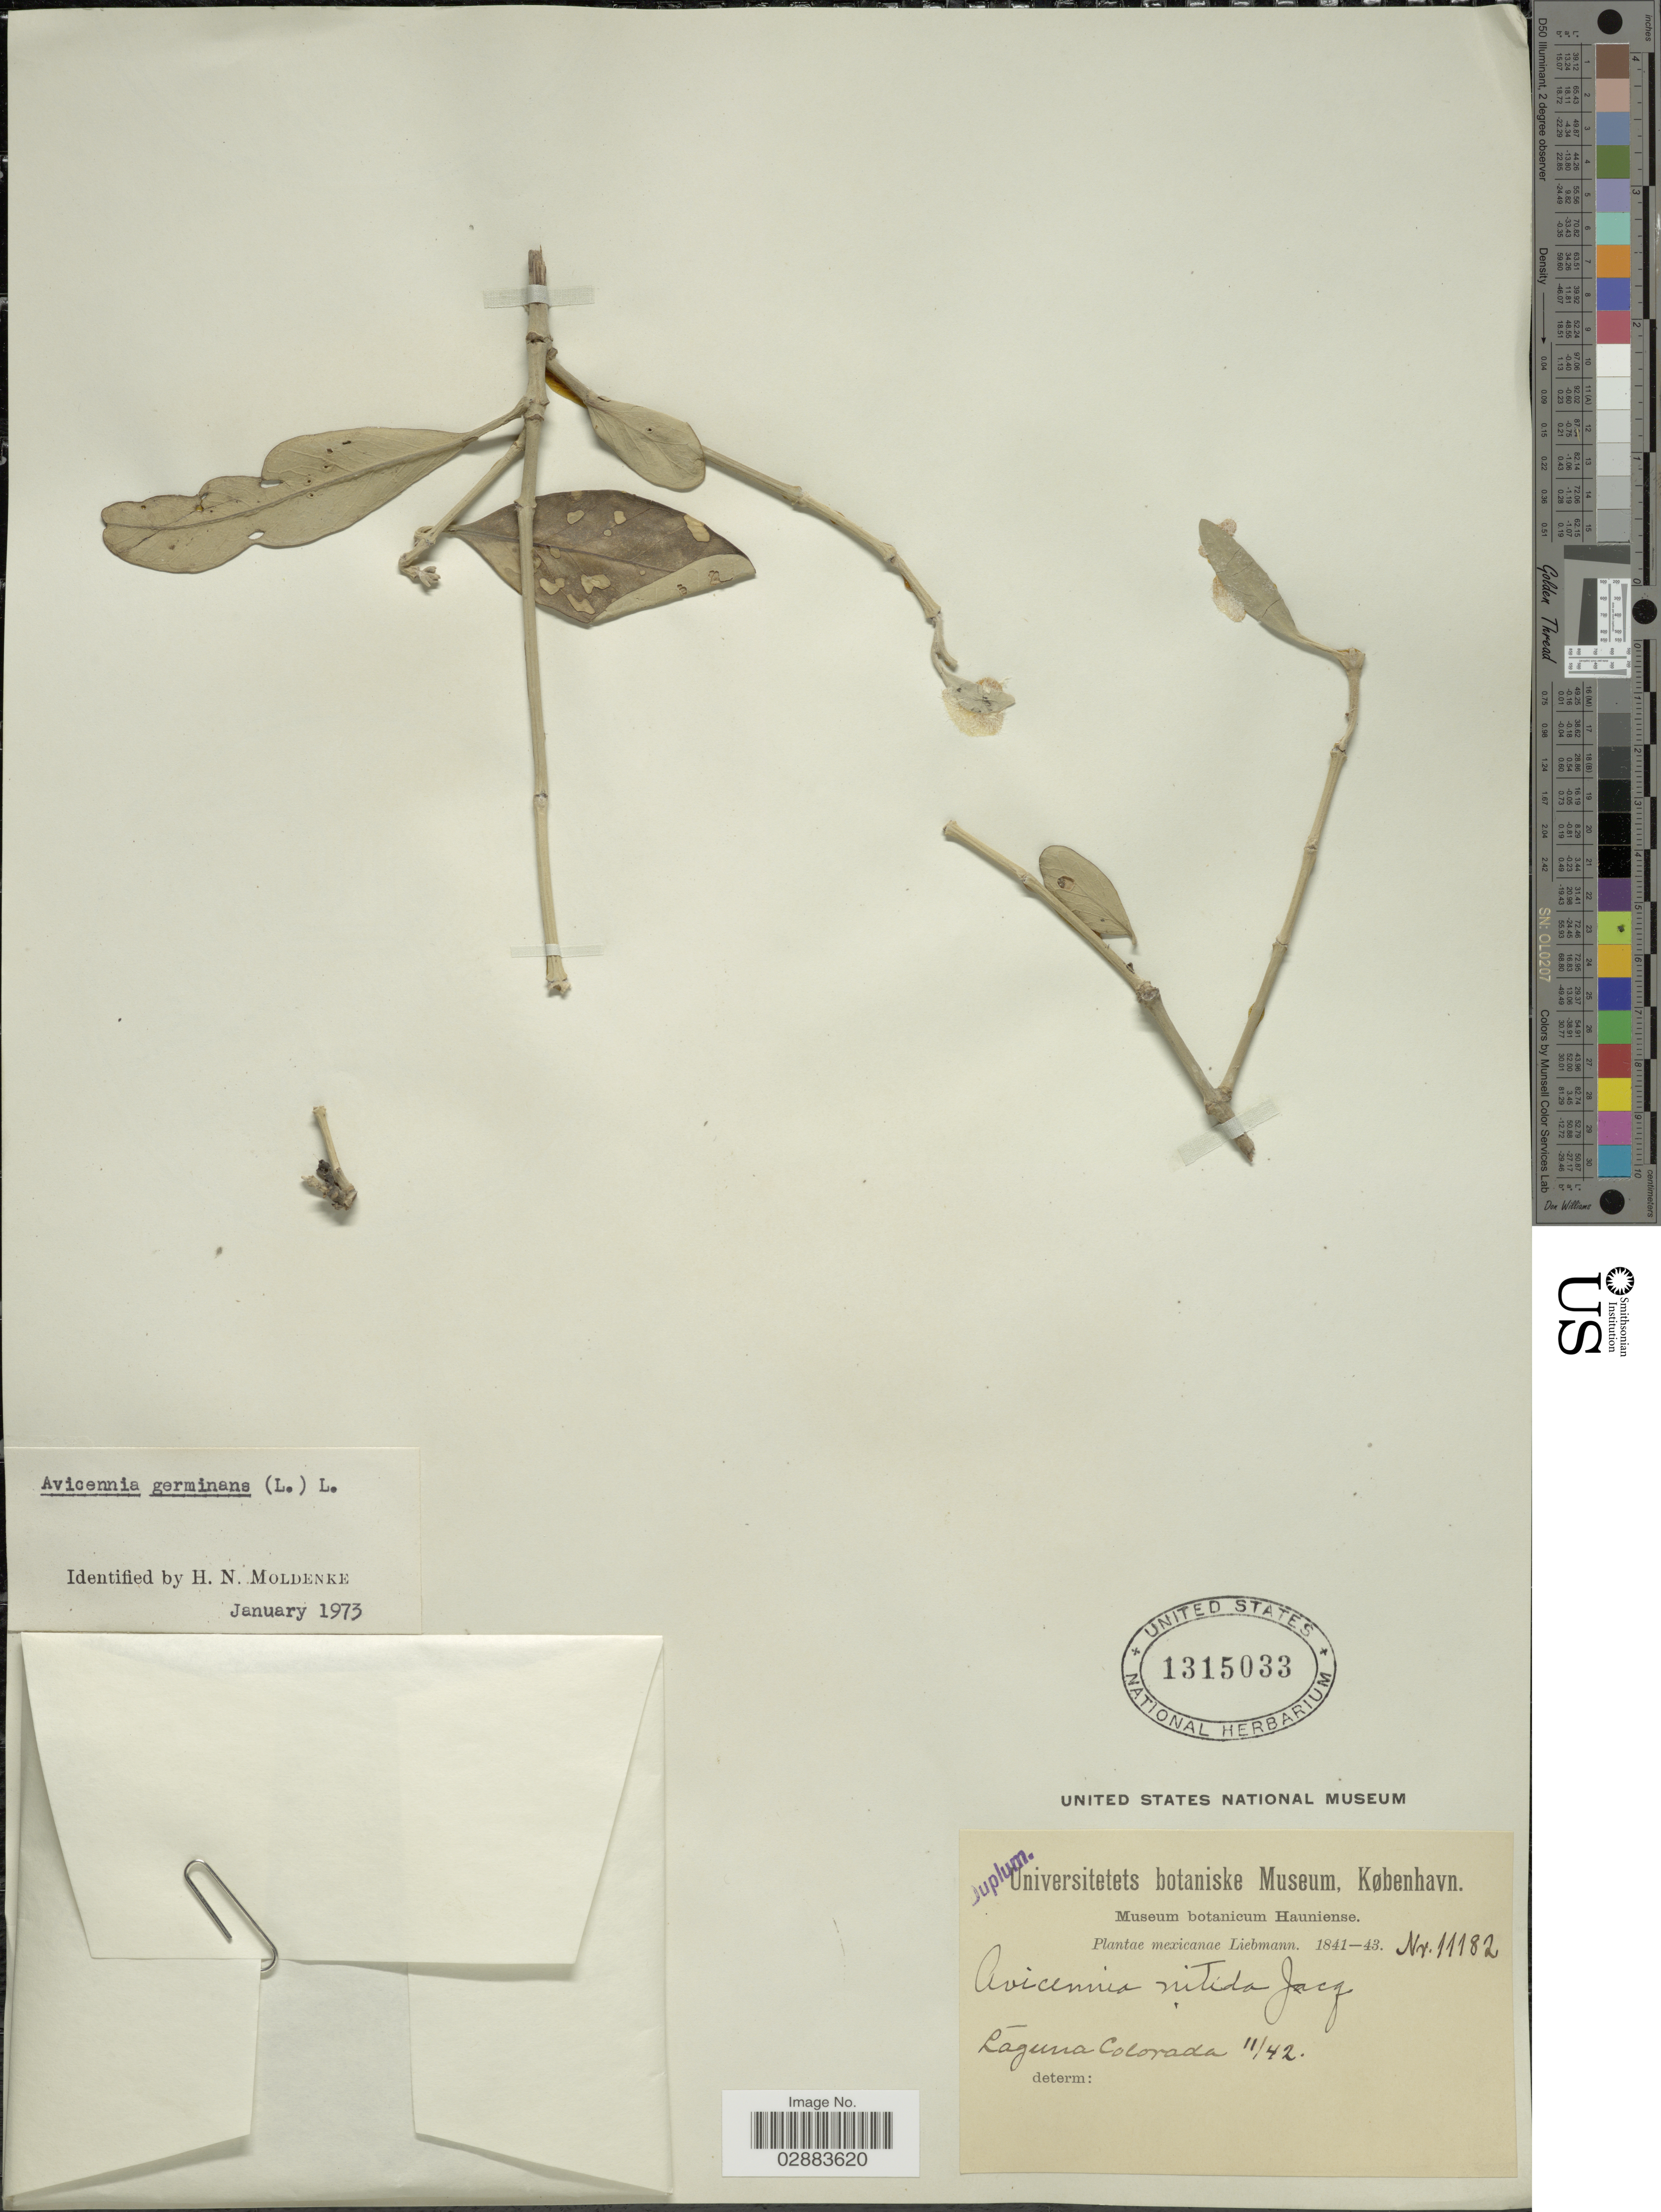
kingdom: Plantae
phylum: Tracheophyta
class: Magnoliopsida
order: Lamiales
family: Acanthaceae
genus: Avicennia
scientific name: Avicennia germinans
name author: (L.) L.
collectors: Liebmann, --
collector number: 11182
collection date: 1842-11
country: Mexico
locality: Láguna Colorada.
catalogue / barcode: US 1315033